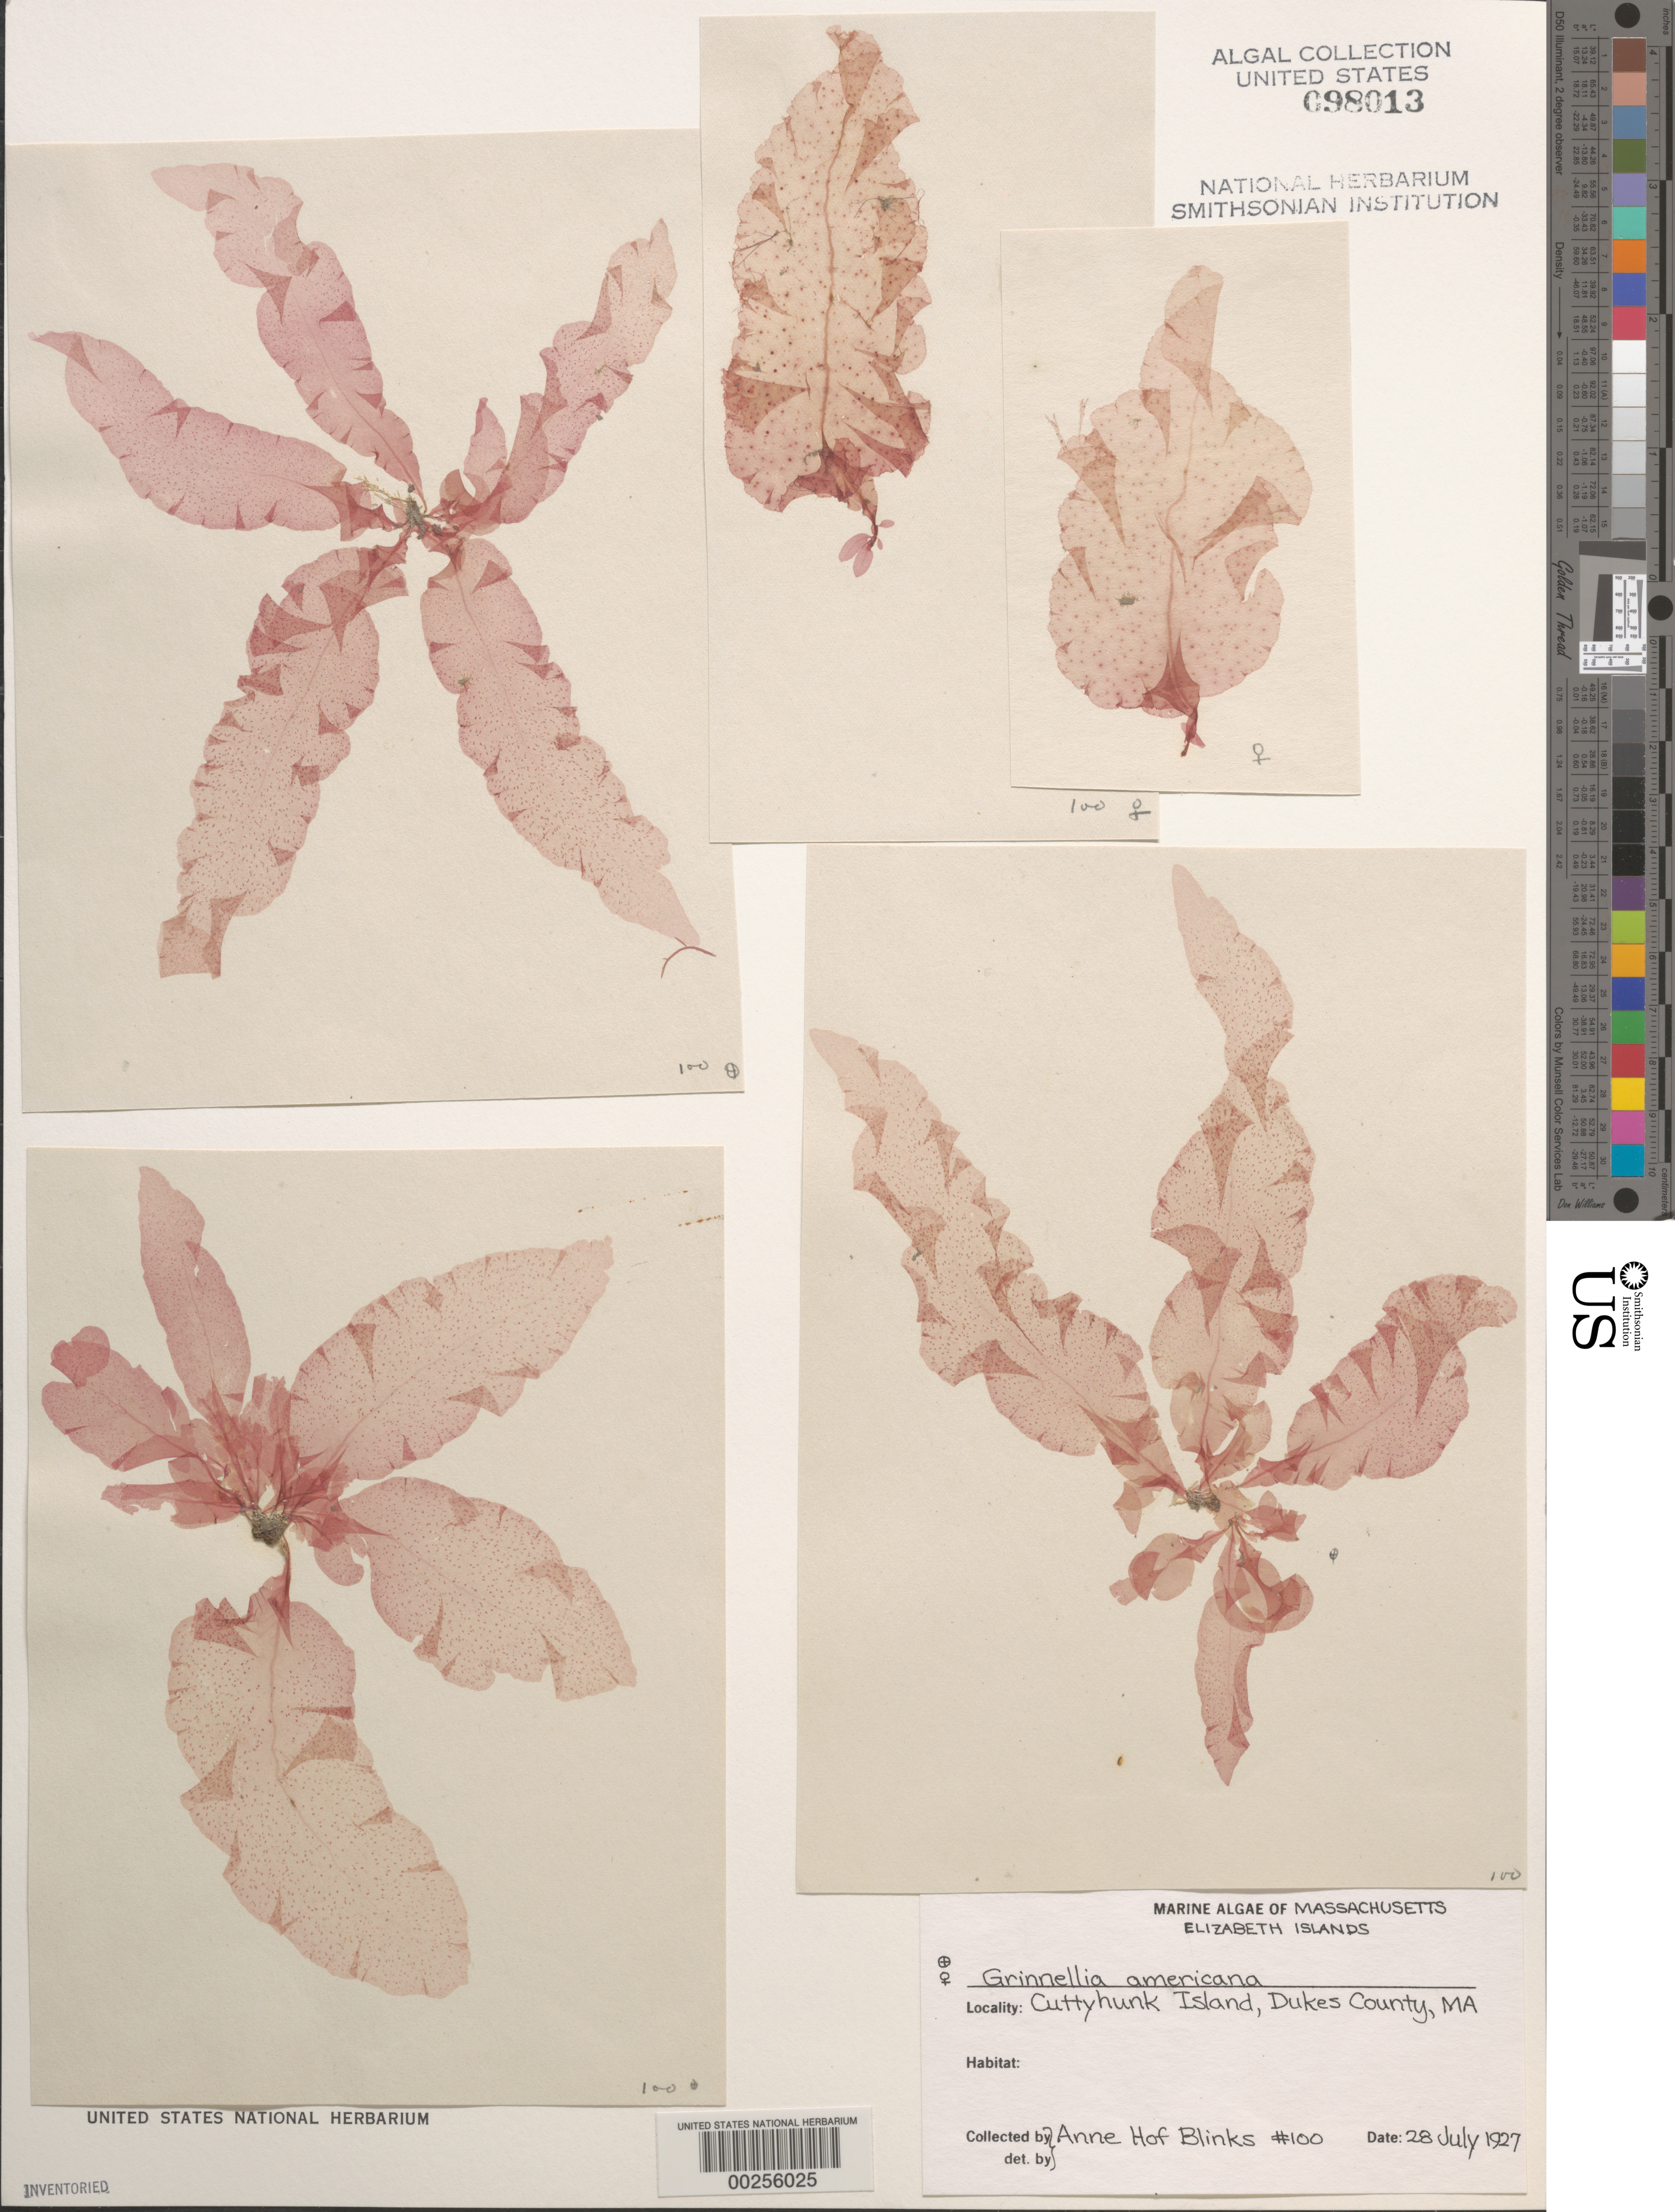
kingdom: Plantae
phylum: Rhodophyta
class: Florideophyceae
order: Ceramiales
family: Delesseriaceae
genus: Grinnellia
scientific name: Grinnellia americana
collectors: A. Blinks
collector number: AHB 100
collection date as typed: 28 Jul 1927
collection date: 1927-07-28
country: United States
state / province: Massachusetts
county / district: Dukes County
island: Cuttyhunk Island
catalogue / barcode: US 98013